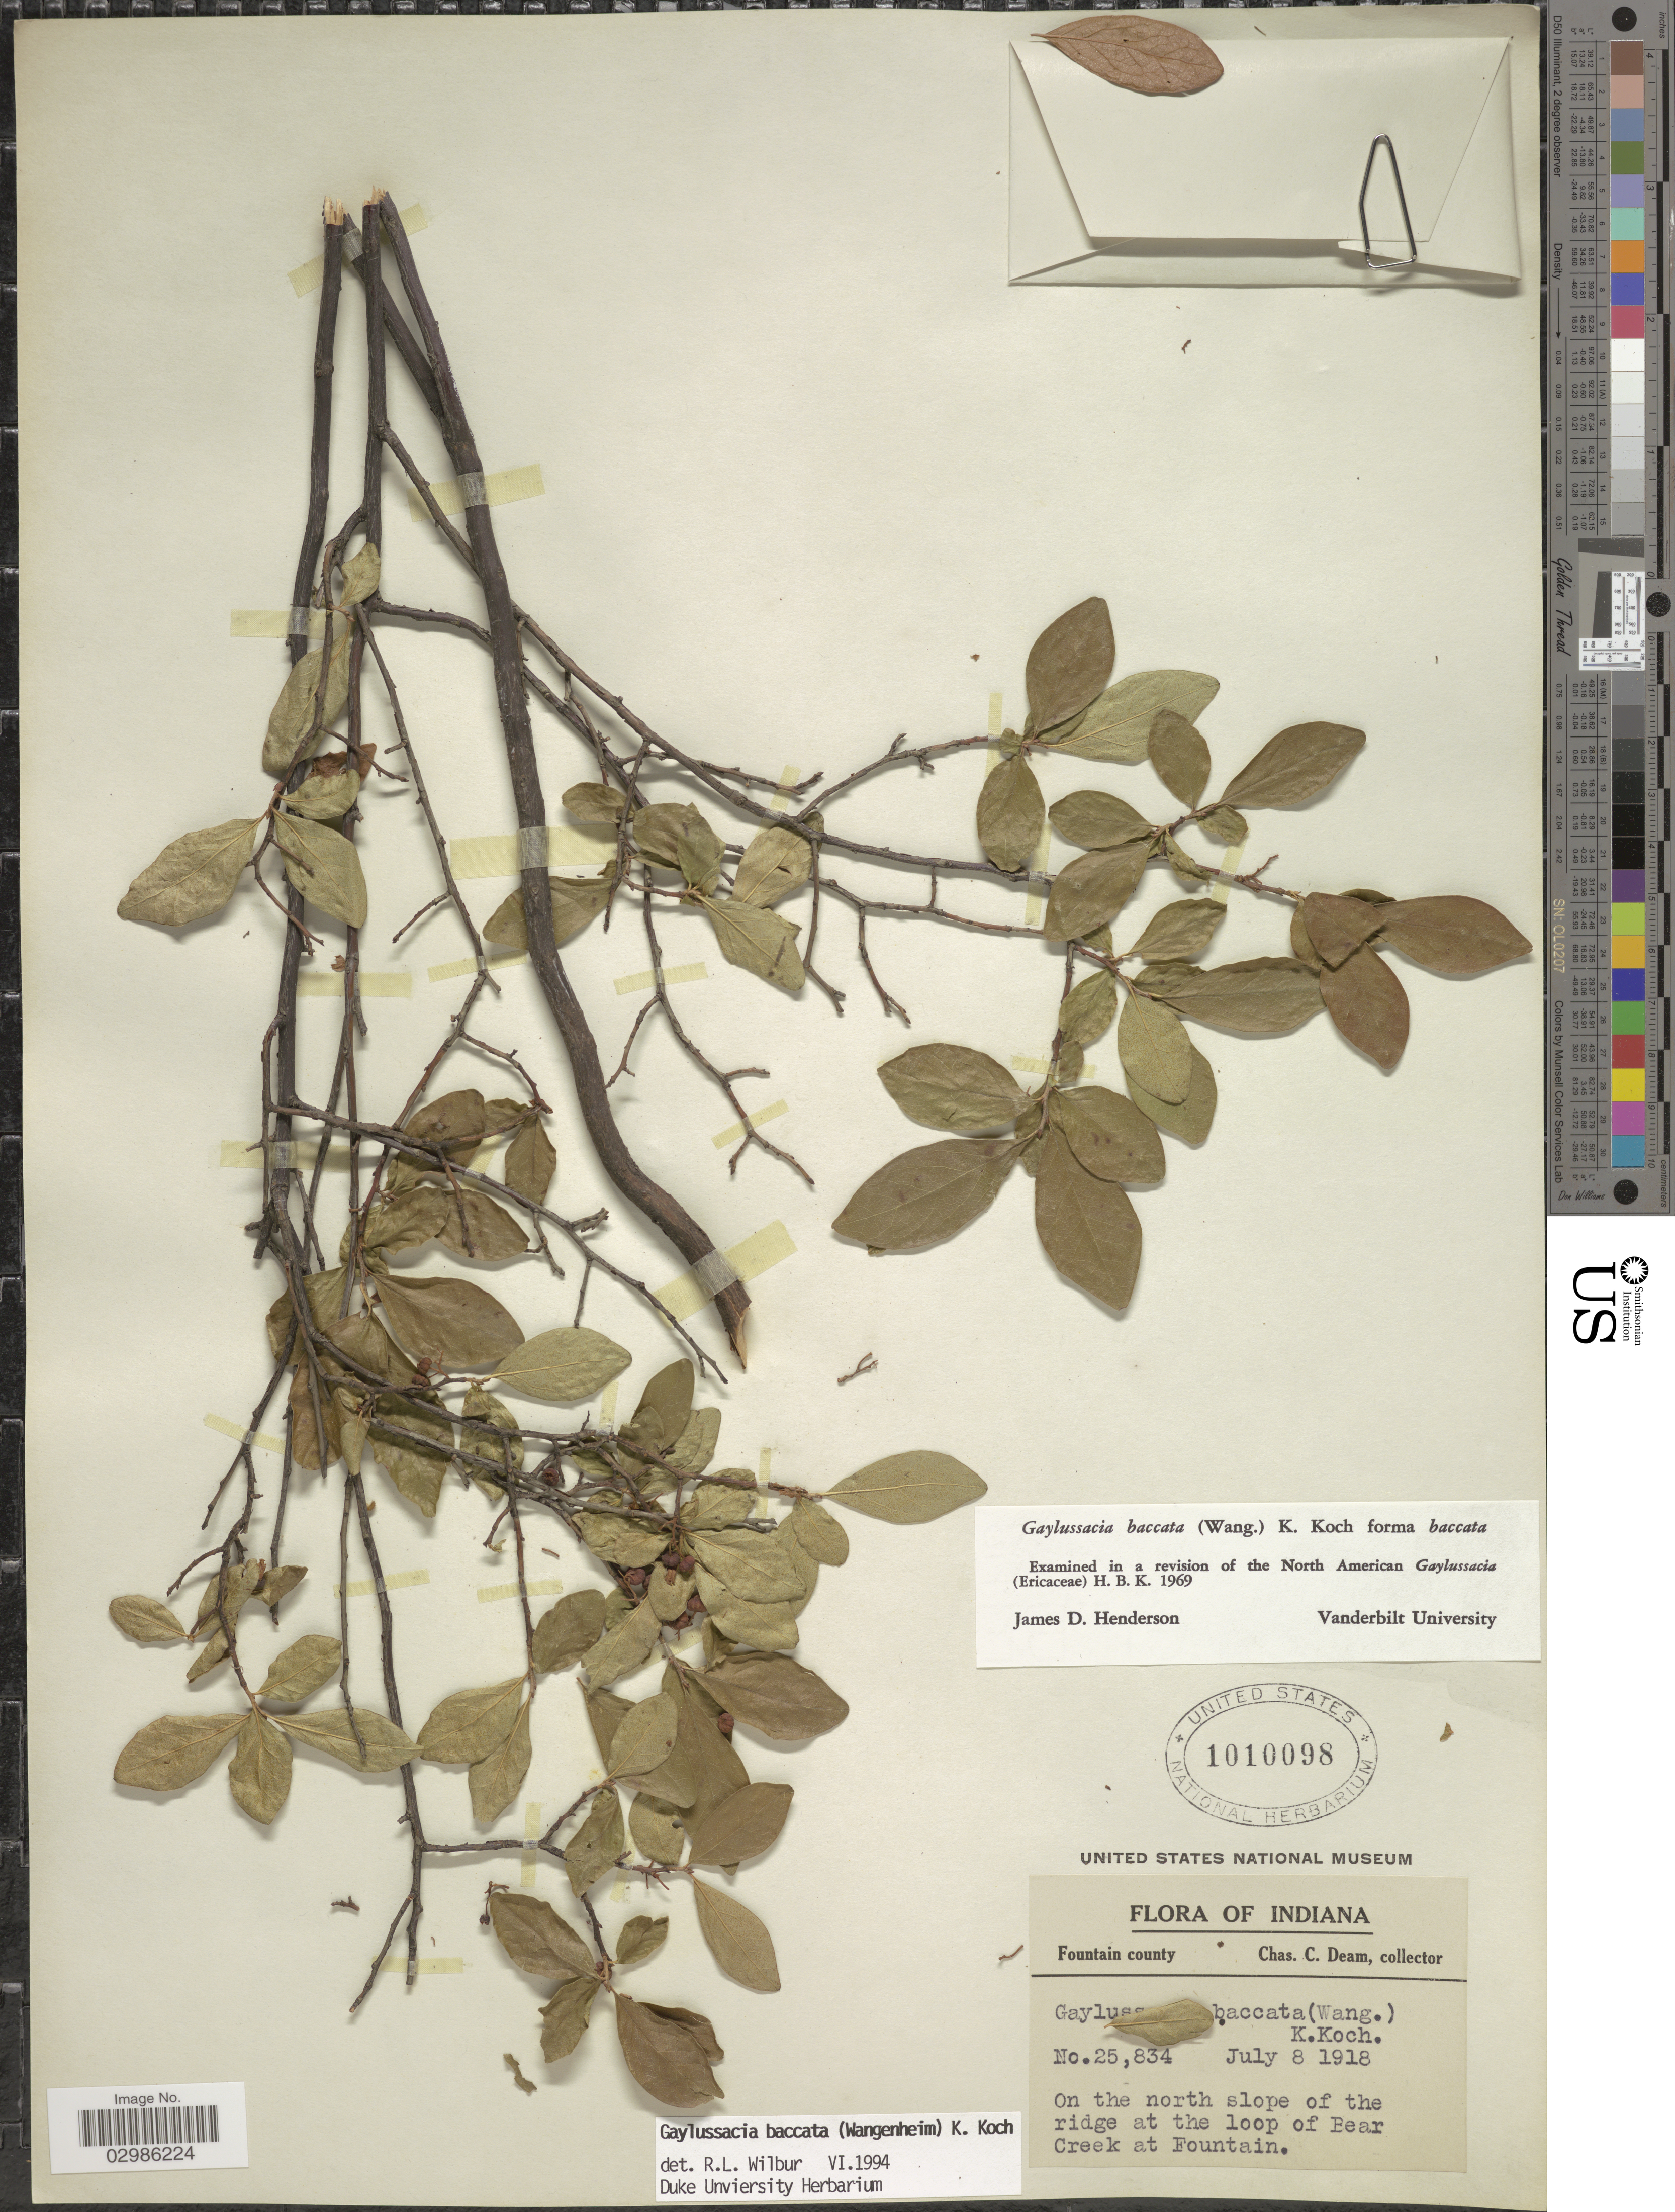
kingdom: Plantae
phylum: Tracheophyta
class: Magnoliopsida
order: Ericales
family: Ericaceae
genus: Gaylussacia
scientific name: Gaylussacia baccata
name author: (Wangenh.) K. Koch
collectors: C. C. Deam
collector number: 25834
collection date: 1918-07-08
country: United States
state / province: Indiana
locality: Fountain county, On the north slope of the ridge at the loop of Bear Creek at Fountain.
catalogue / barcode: US 1010098